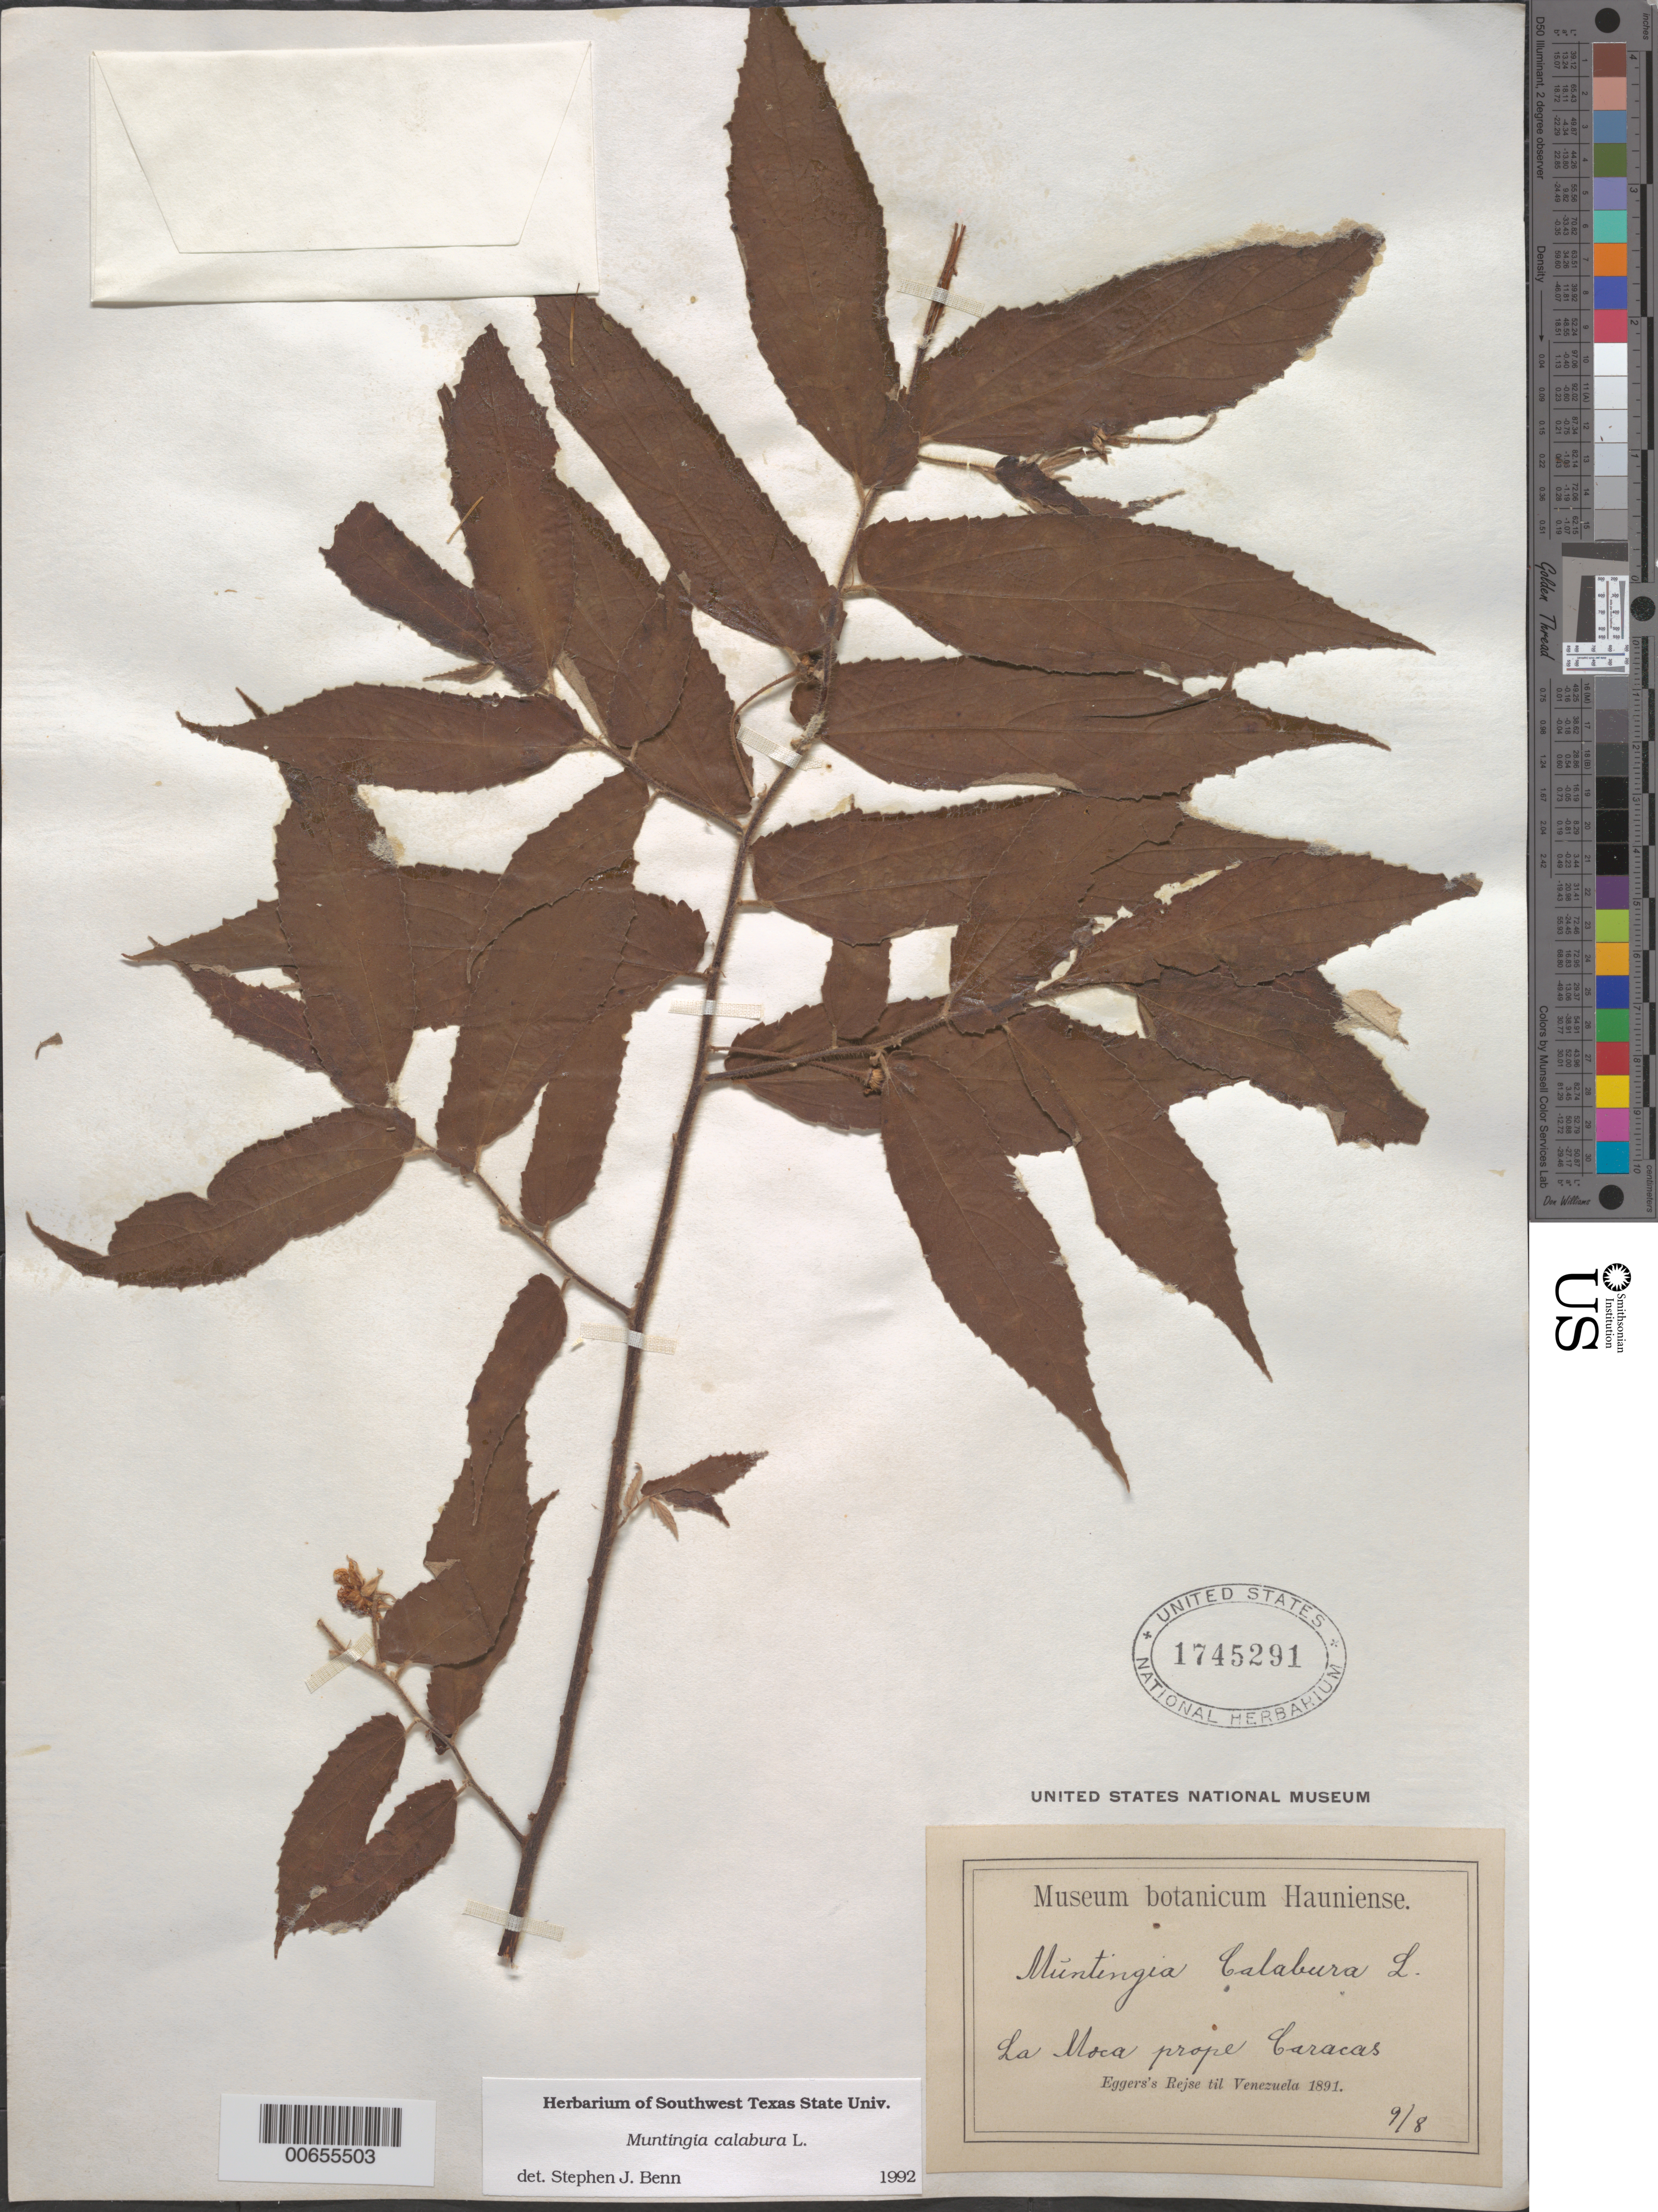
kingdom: Plantae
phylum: Tracheophyta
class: Magnoliopsida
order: Malvales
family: Muntingiaceae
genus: Muntingia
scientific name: Muntingia calabura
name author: L.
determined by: Benn, S. J.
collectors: H. F. A. von Eggers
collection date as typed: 09 Aug 1891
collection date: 1891-08-09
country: Venezuela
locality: La Moca prope Caracas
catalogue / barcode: US 1745291